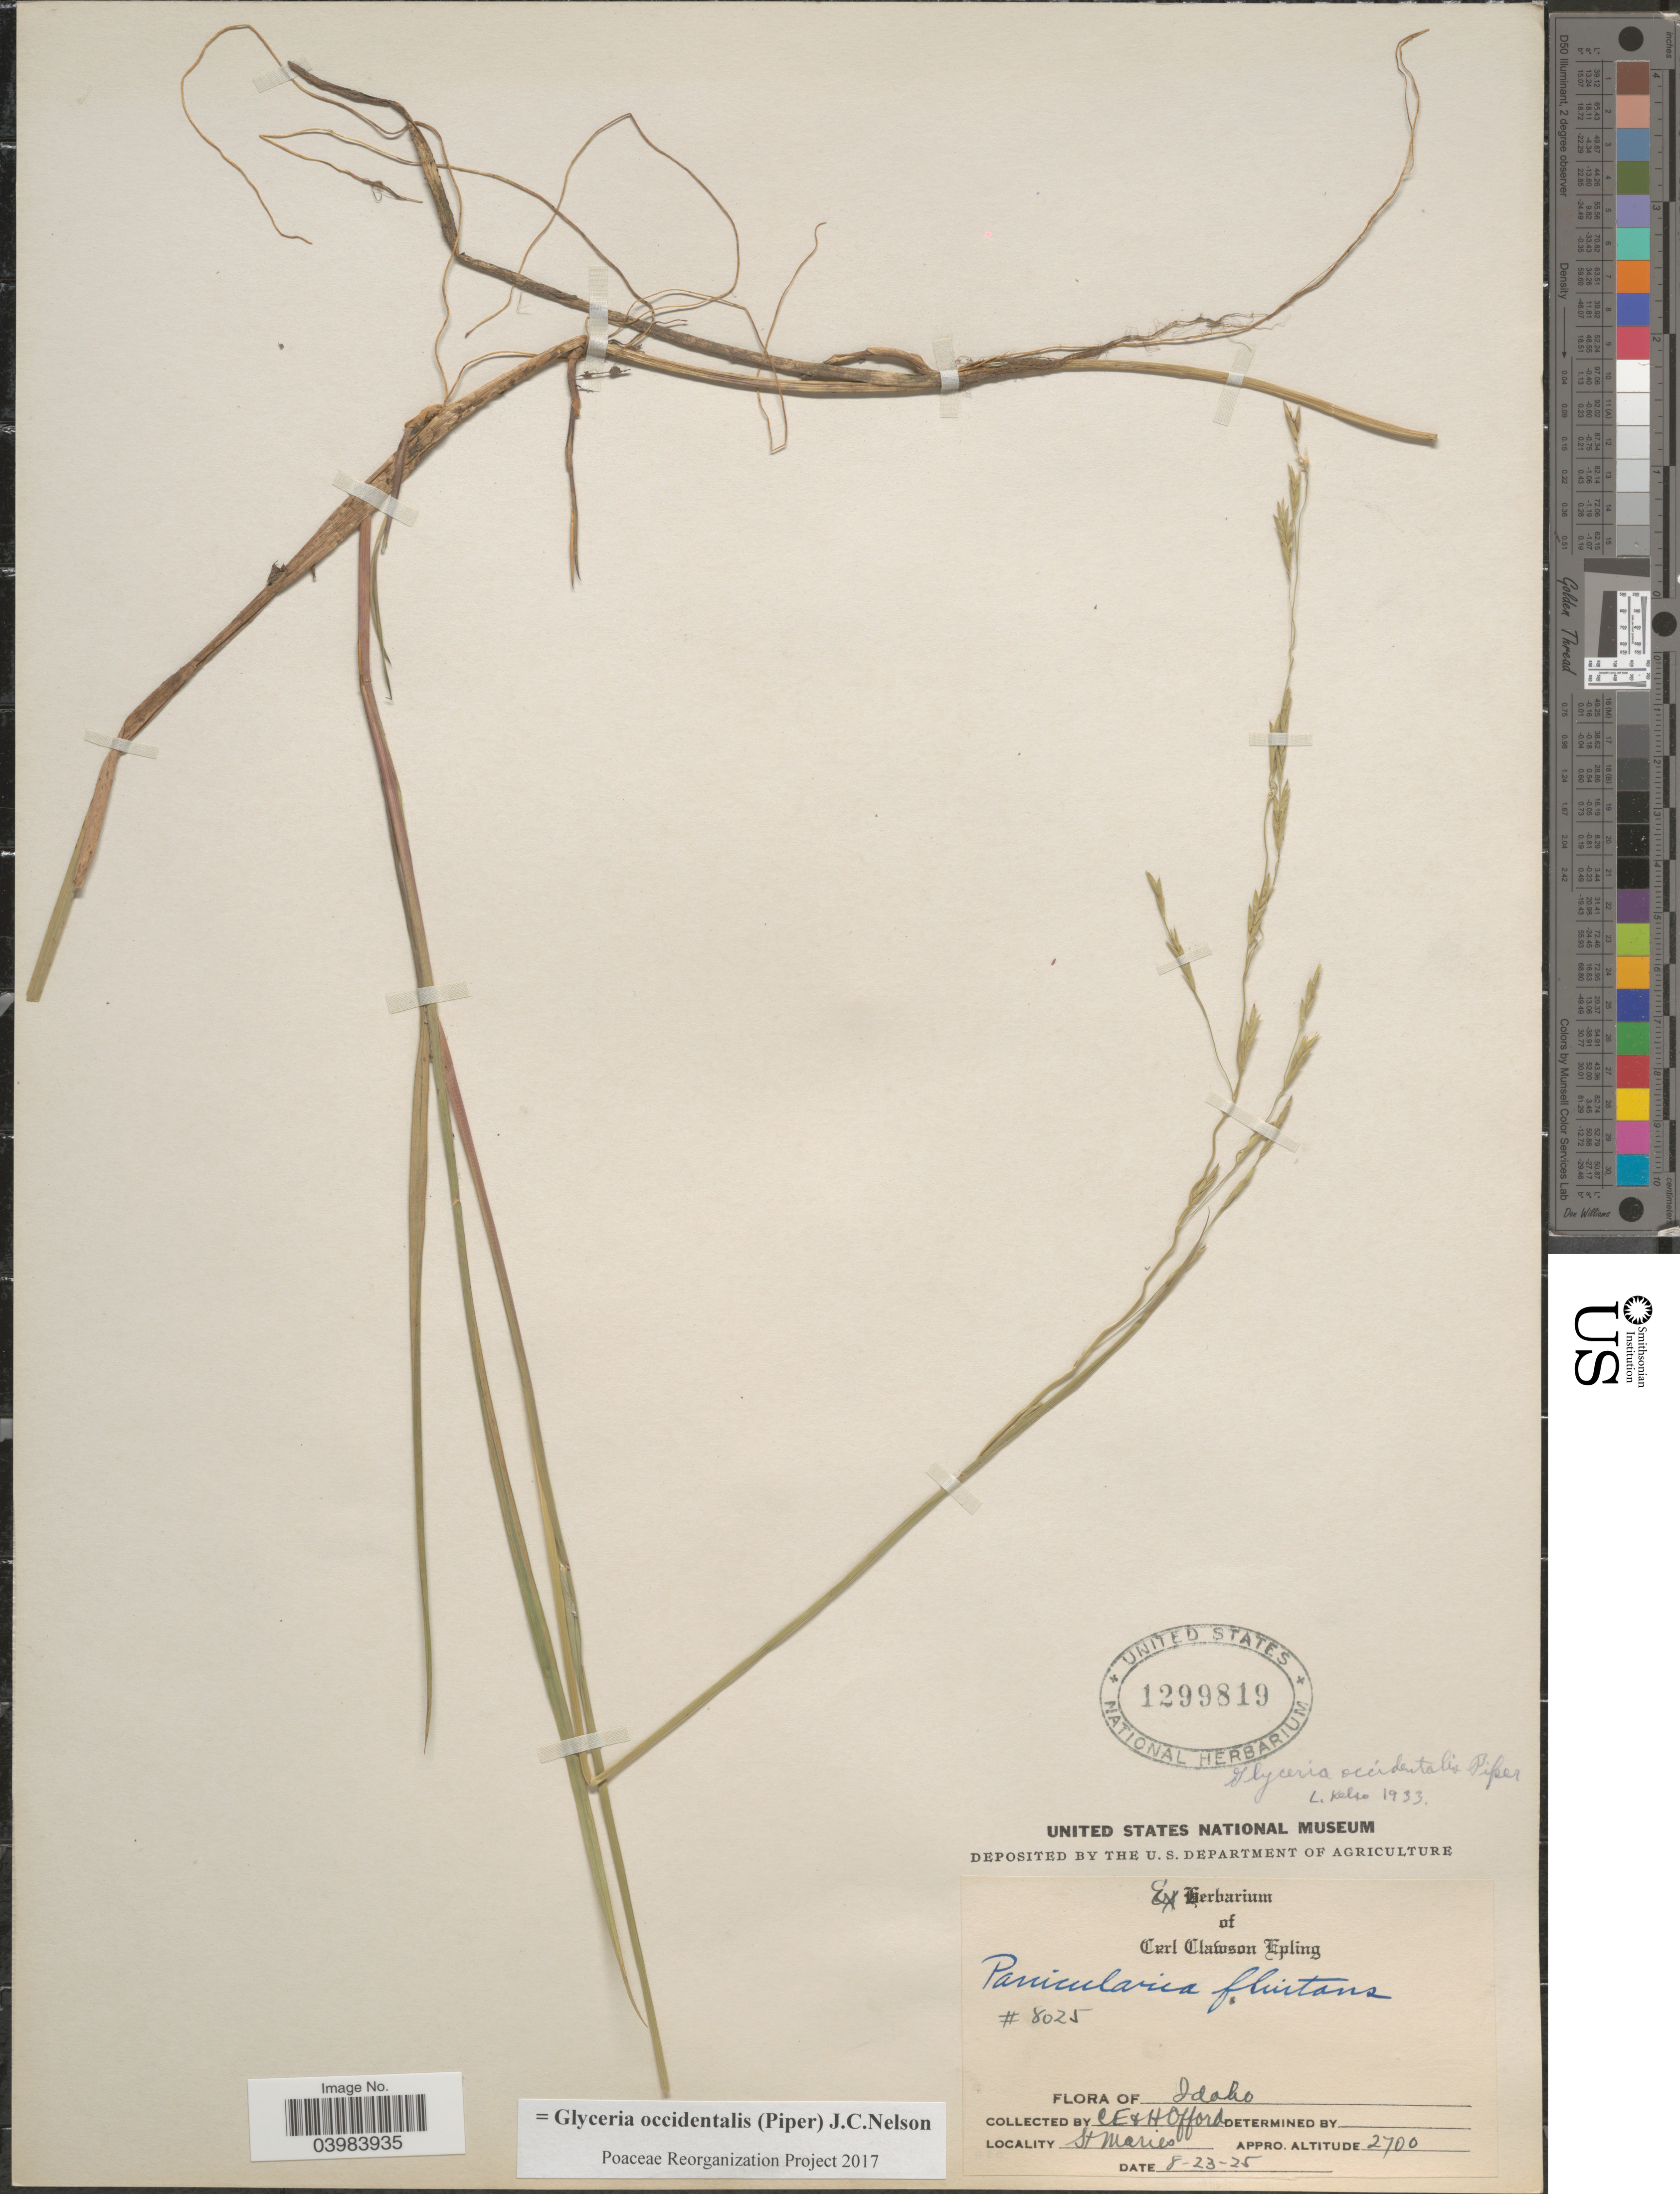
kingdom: Plantae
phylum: Tracheophyta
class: Liliopsida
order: Poales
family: Poaceae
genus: Glyceria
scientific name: Glyceria occidentalis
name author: (Piper) J.C. Nelson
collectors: C. Offord & H. Offord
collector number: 8025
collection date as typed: Transcribed d/m/y: 23/8/25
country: United States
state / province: Idaho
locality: St Maries.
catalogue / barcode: US 1299819